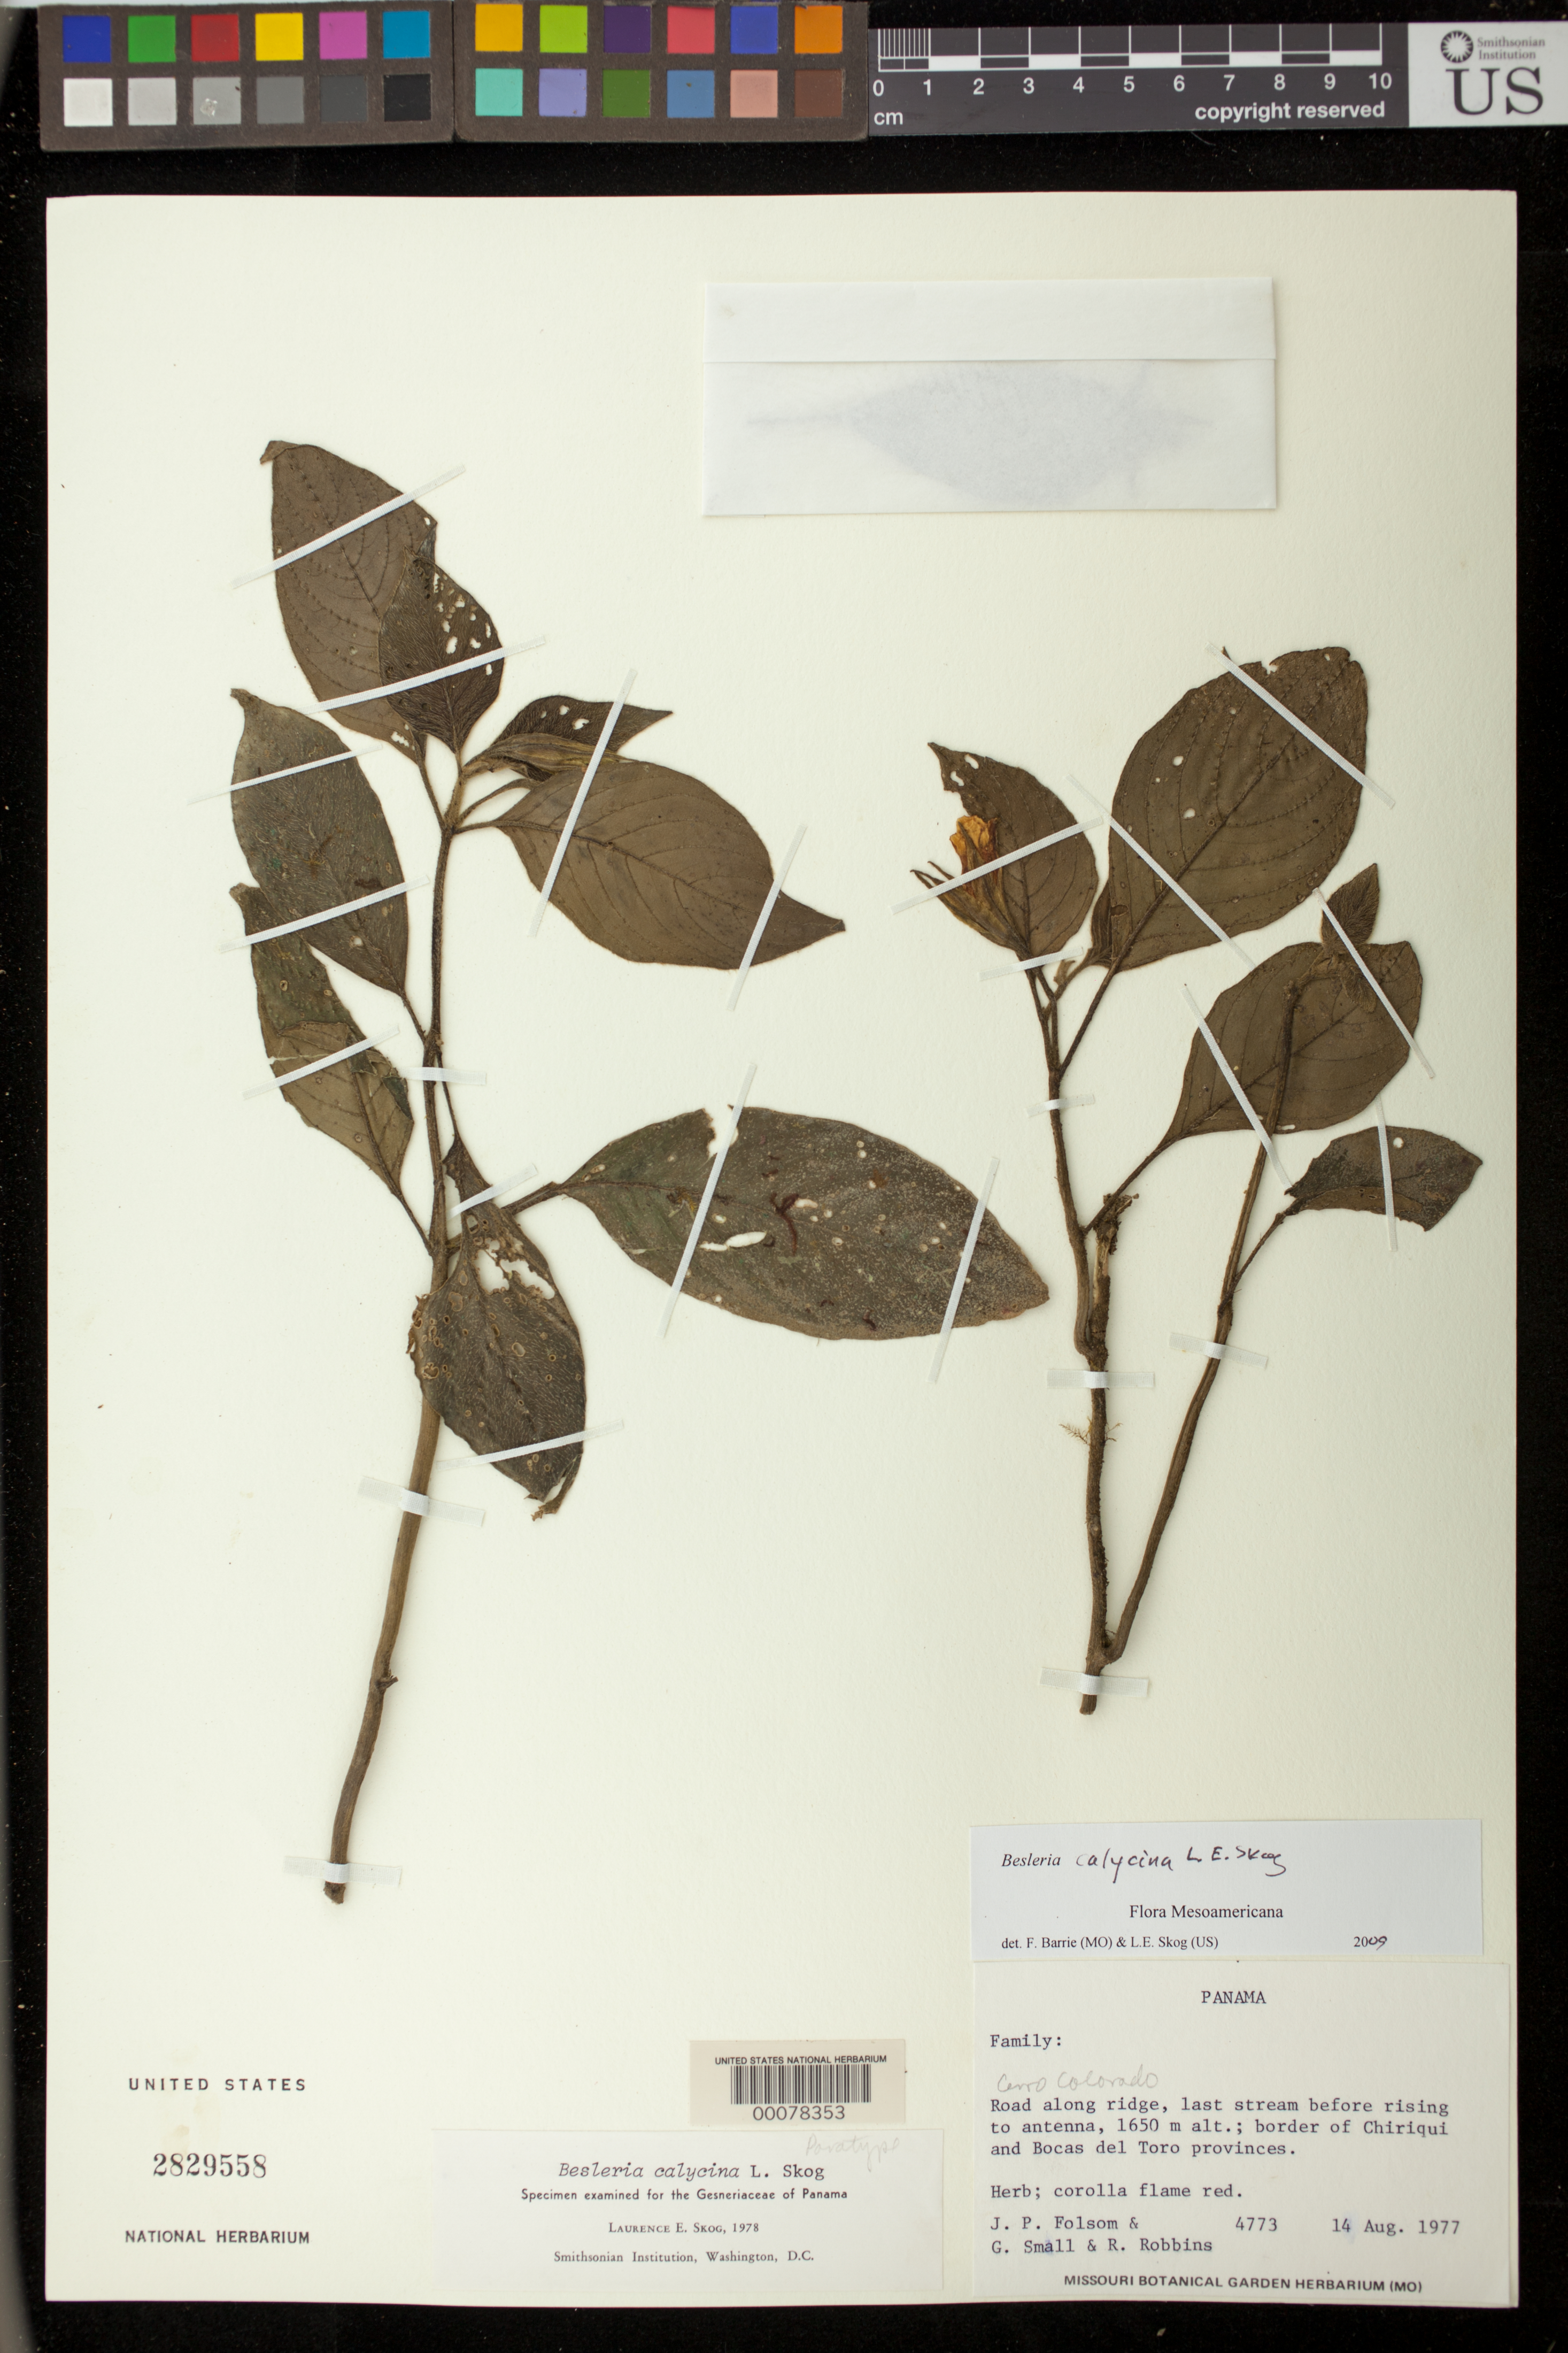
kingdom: Plantae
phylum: Tracheophyta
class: Magnoliopsida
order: Lamiales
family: Gesneriaceae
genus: Besleria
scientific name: Besleria calycina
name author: L.E. Skog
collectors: J. P. Folsom, G. Small & R. Robbins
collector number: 4773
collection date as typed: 14 Aug 1977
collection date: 1977-08-14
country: Panama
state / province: Chiriquí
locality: Road along ridge, Cerro Colorado, last stream before rising to antenna; border of Chiriqui and Bocas del Toro provinces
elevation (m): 1650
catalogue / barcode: US 2829558